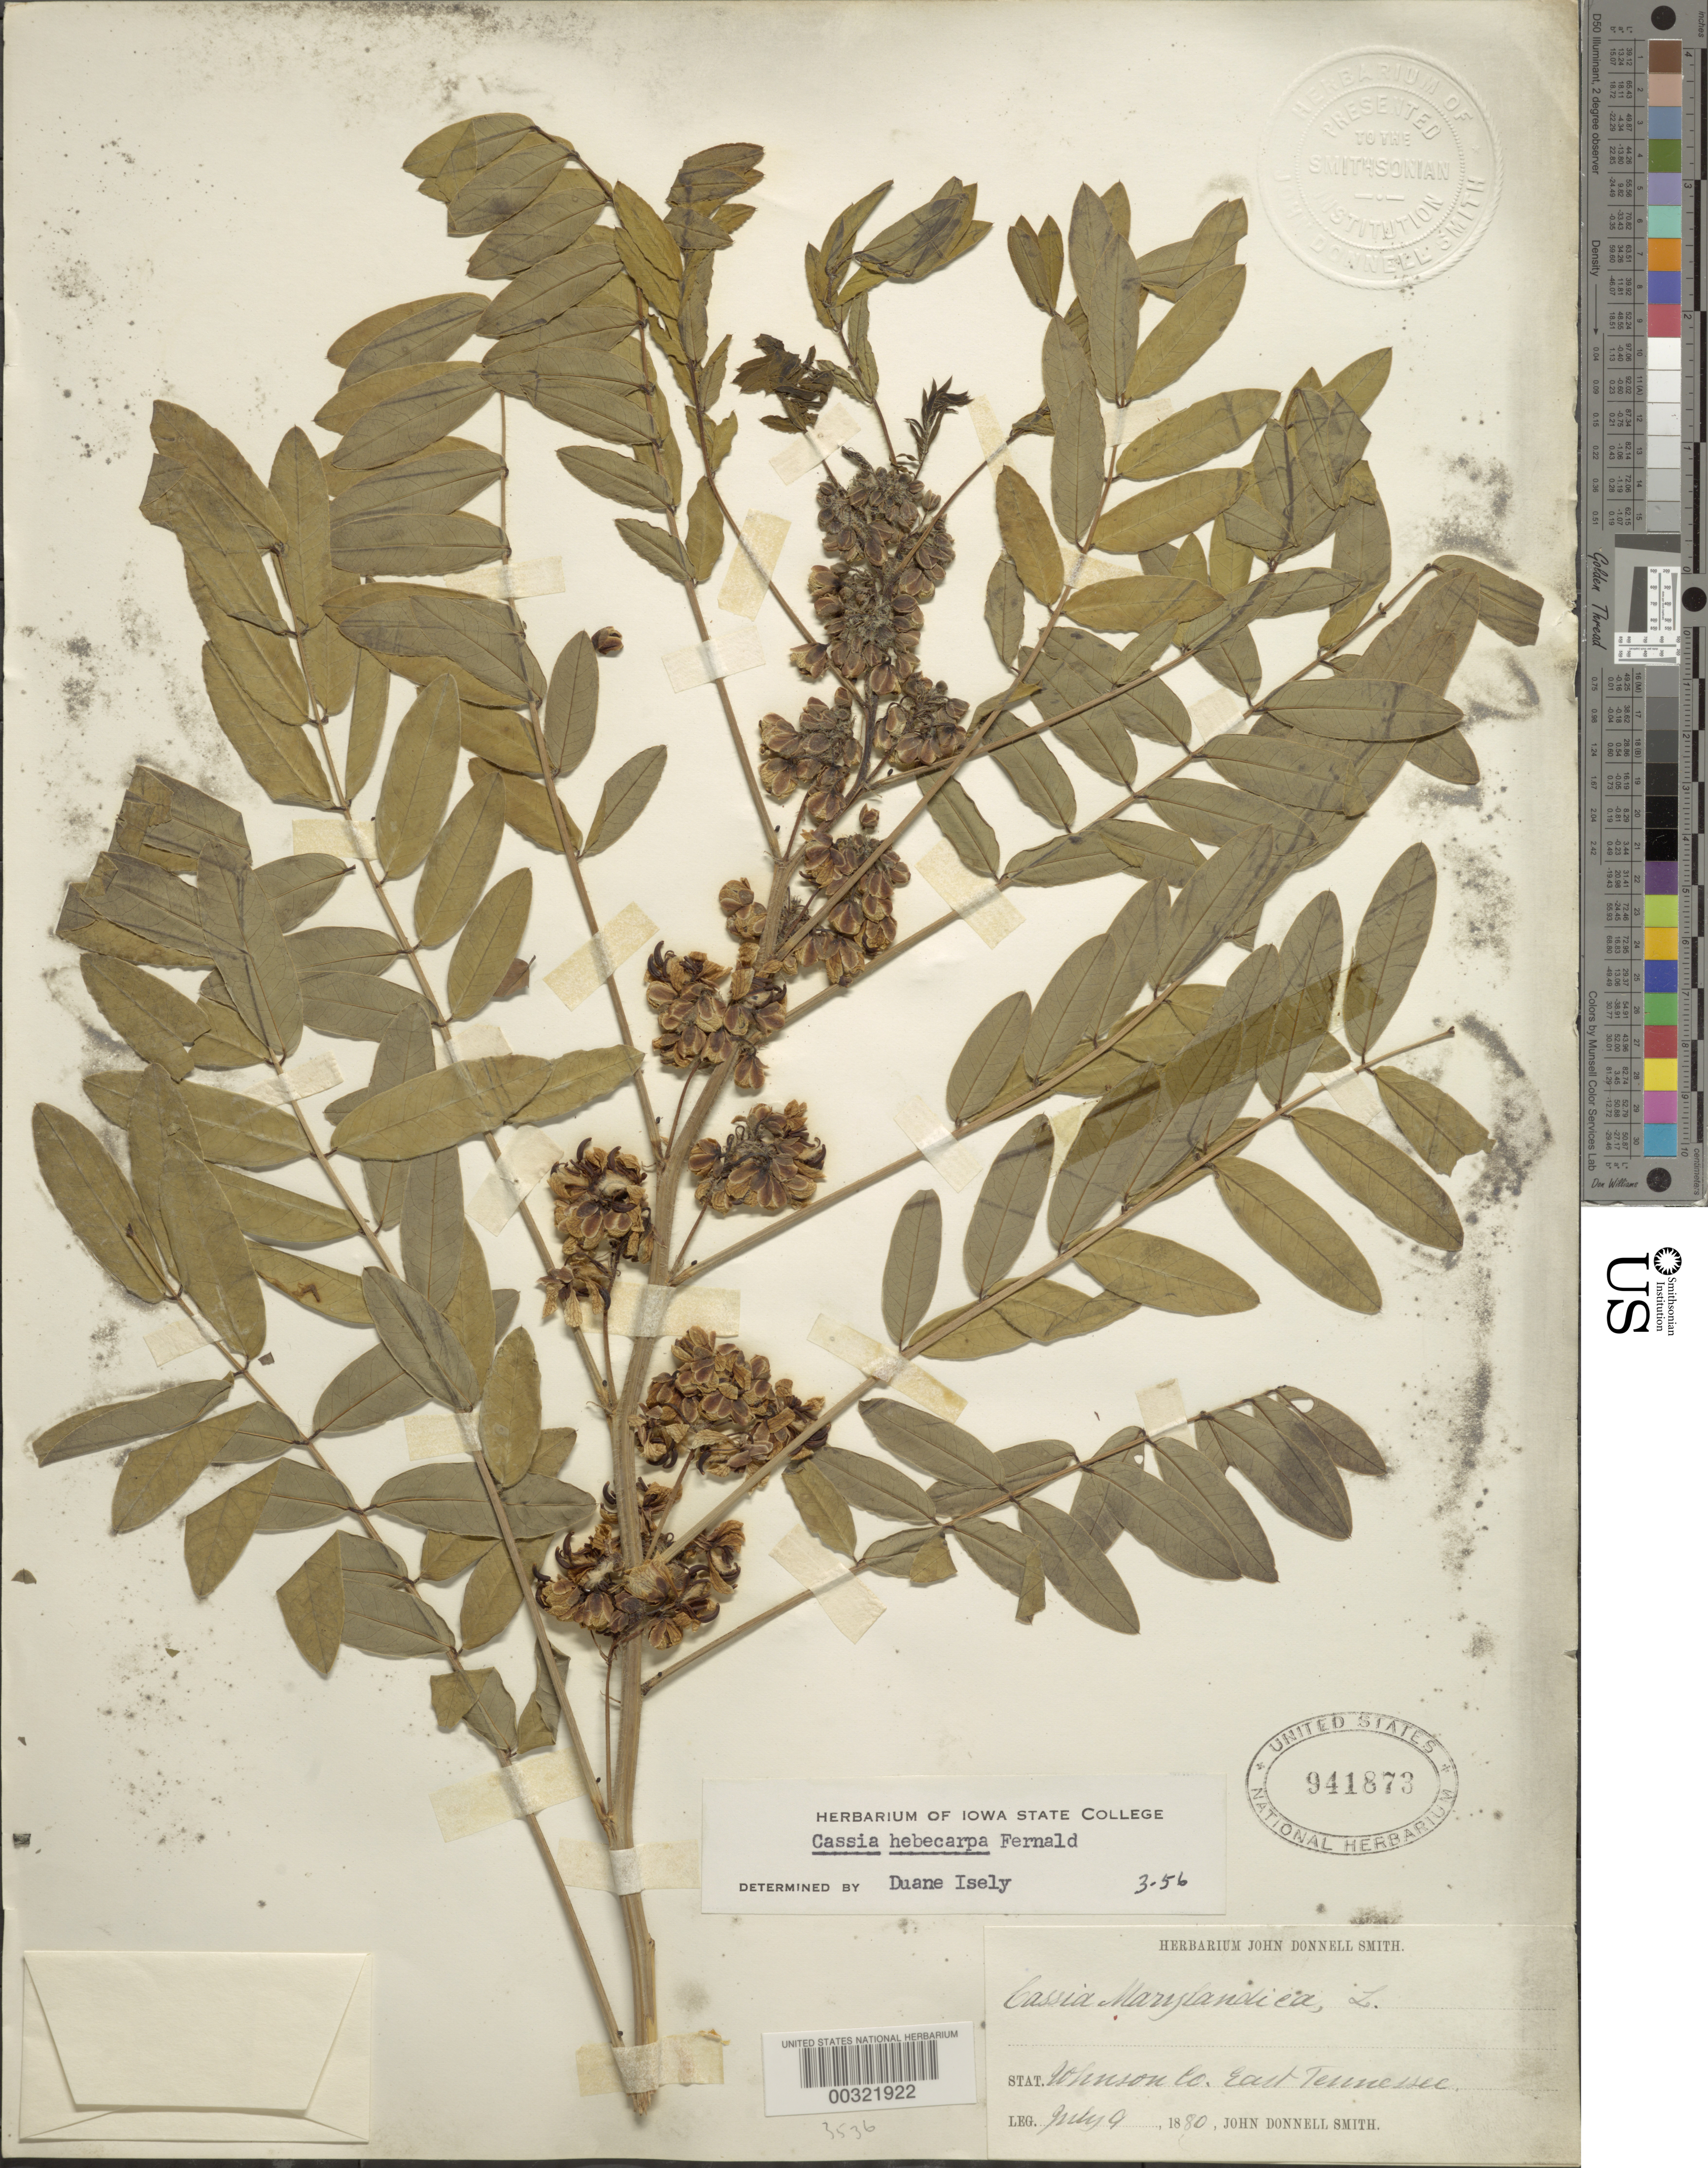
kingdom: Plantae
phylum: Tracheophyta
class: Magnoliopsida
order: Fabales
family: Fabaceae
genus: Senna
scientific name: Senna hebecarpa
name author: (Fernald) H.S. Irwin & Barneby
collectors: J. Donnell Smith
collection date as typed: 09 Jul 1880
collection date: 1880-07-09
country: United States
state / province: Tennessee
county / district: Johnson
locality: E tennessee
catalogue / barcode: US 941873